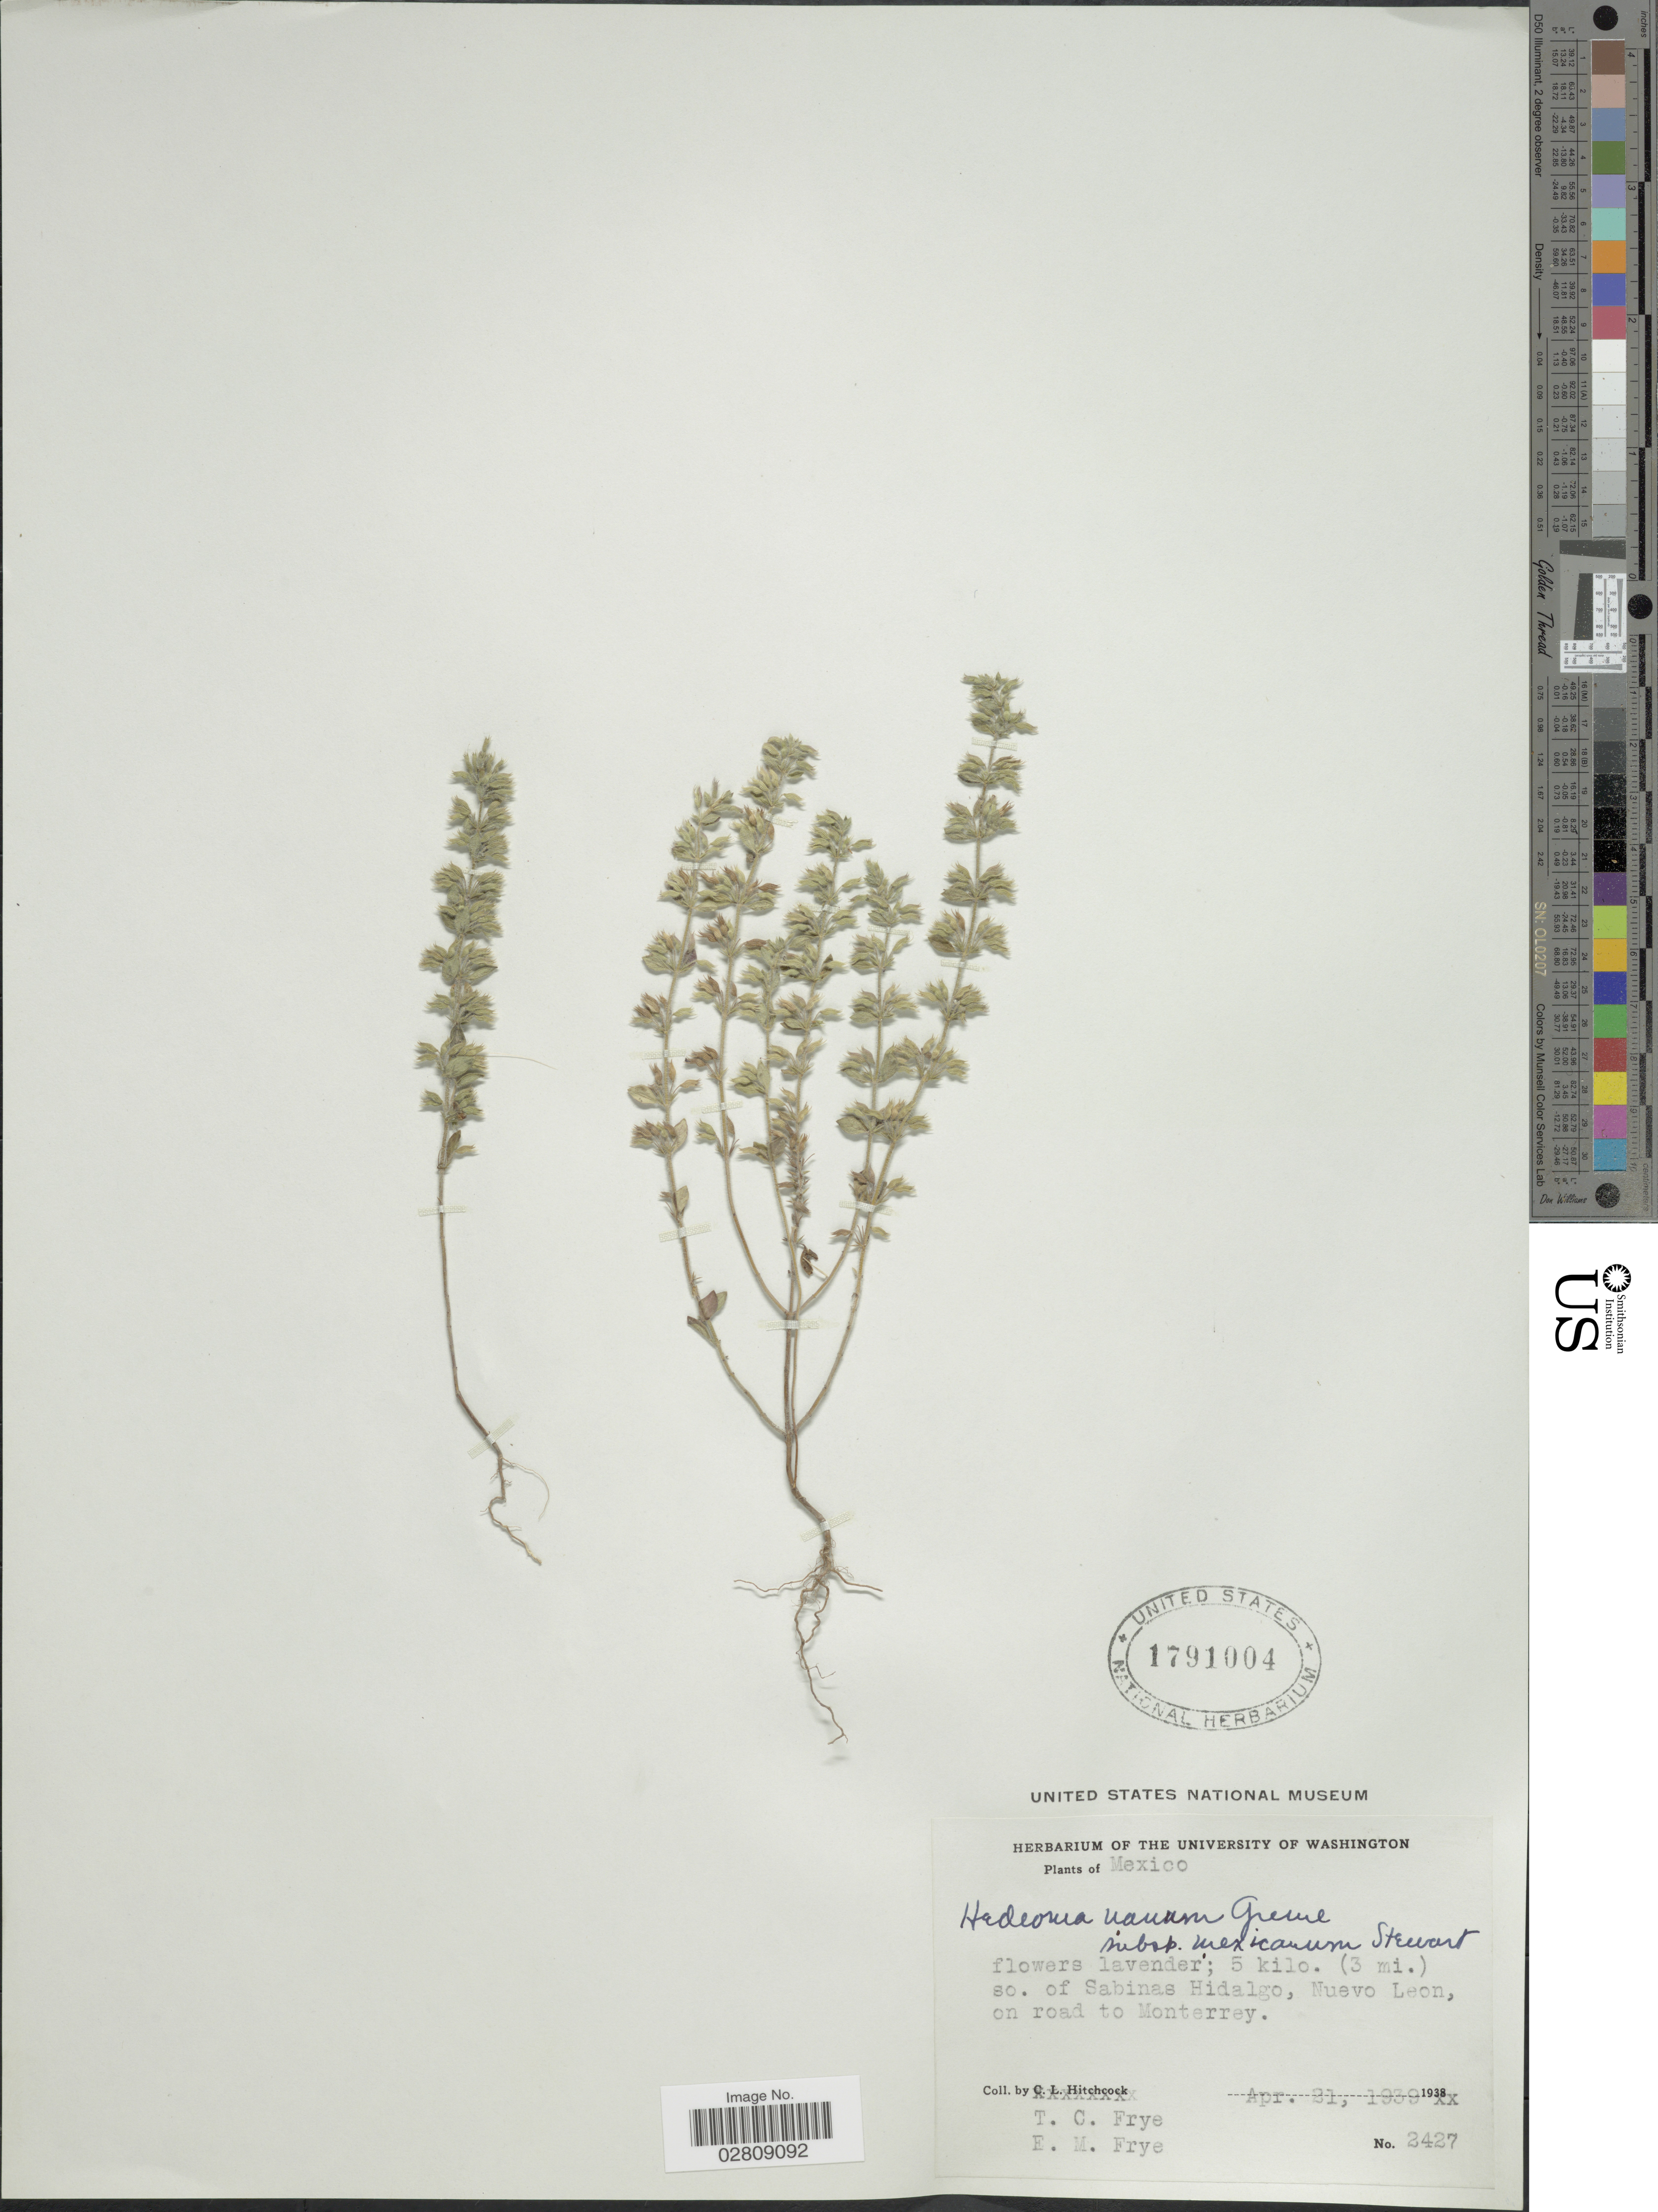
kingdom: Plantae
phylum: Tracheophyta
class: Magnoliopsida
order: Lamiales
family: Lamiaceae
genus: Hedeoma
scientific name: Hedeoma nana subsp. mexicana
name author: W.S. Stewart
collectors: T. C. Frye & E. Frye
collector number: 2427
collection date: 1939-04-21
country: Mexico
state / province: Nuevo León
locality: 5 kilo. (3 mi.) so. of Sabinas Hidalgo, Nuevo Leon, on road to Monterrey.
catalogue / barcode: US 1791004